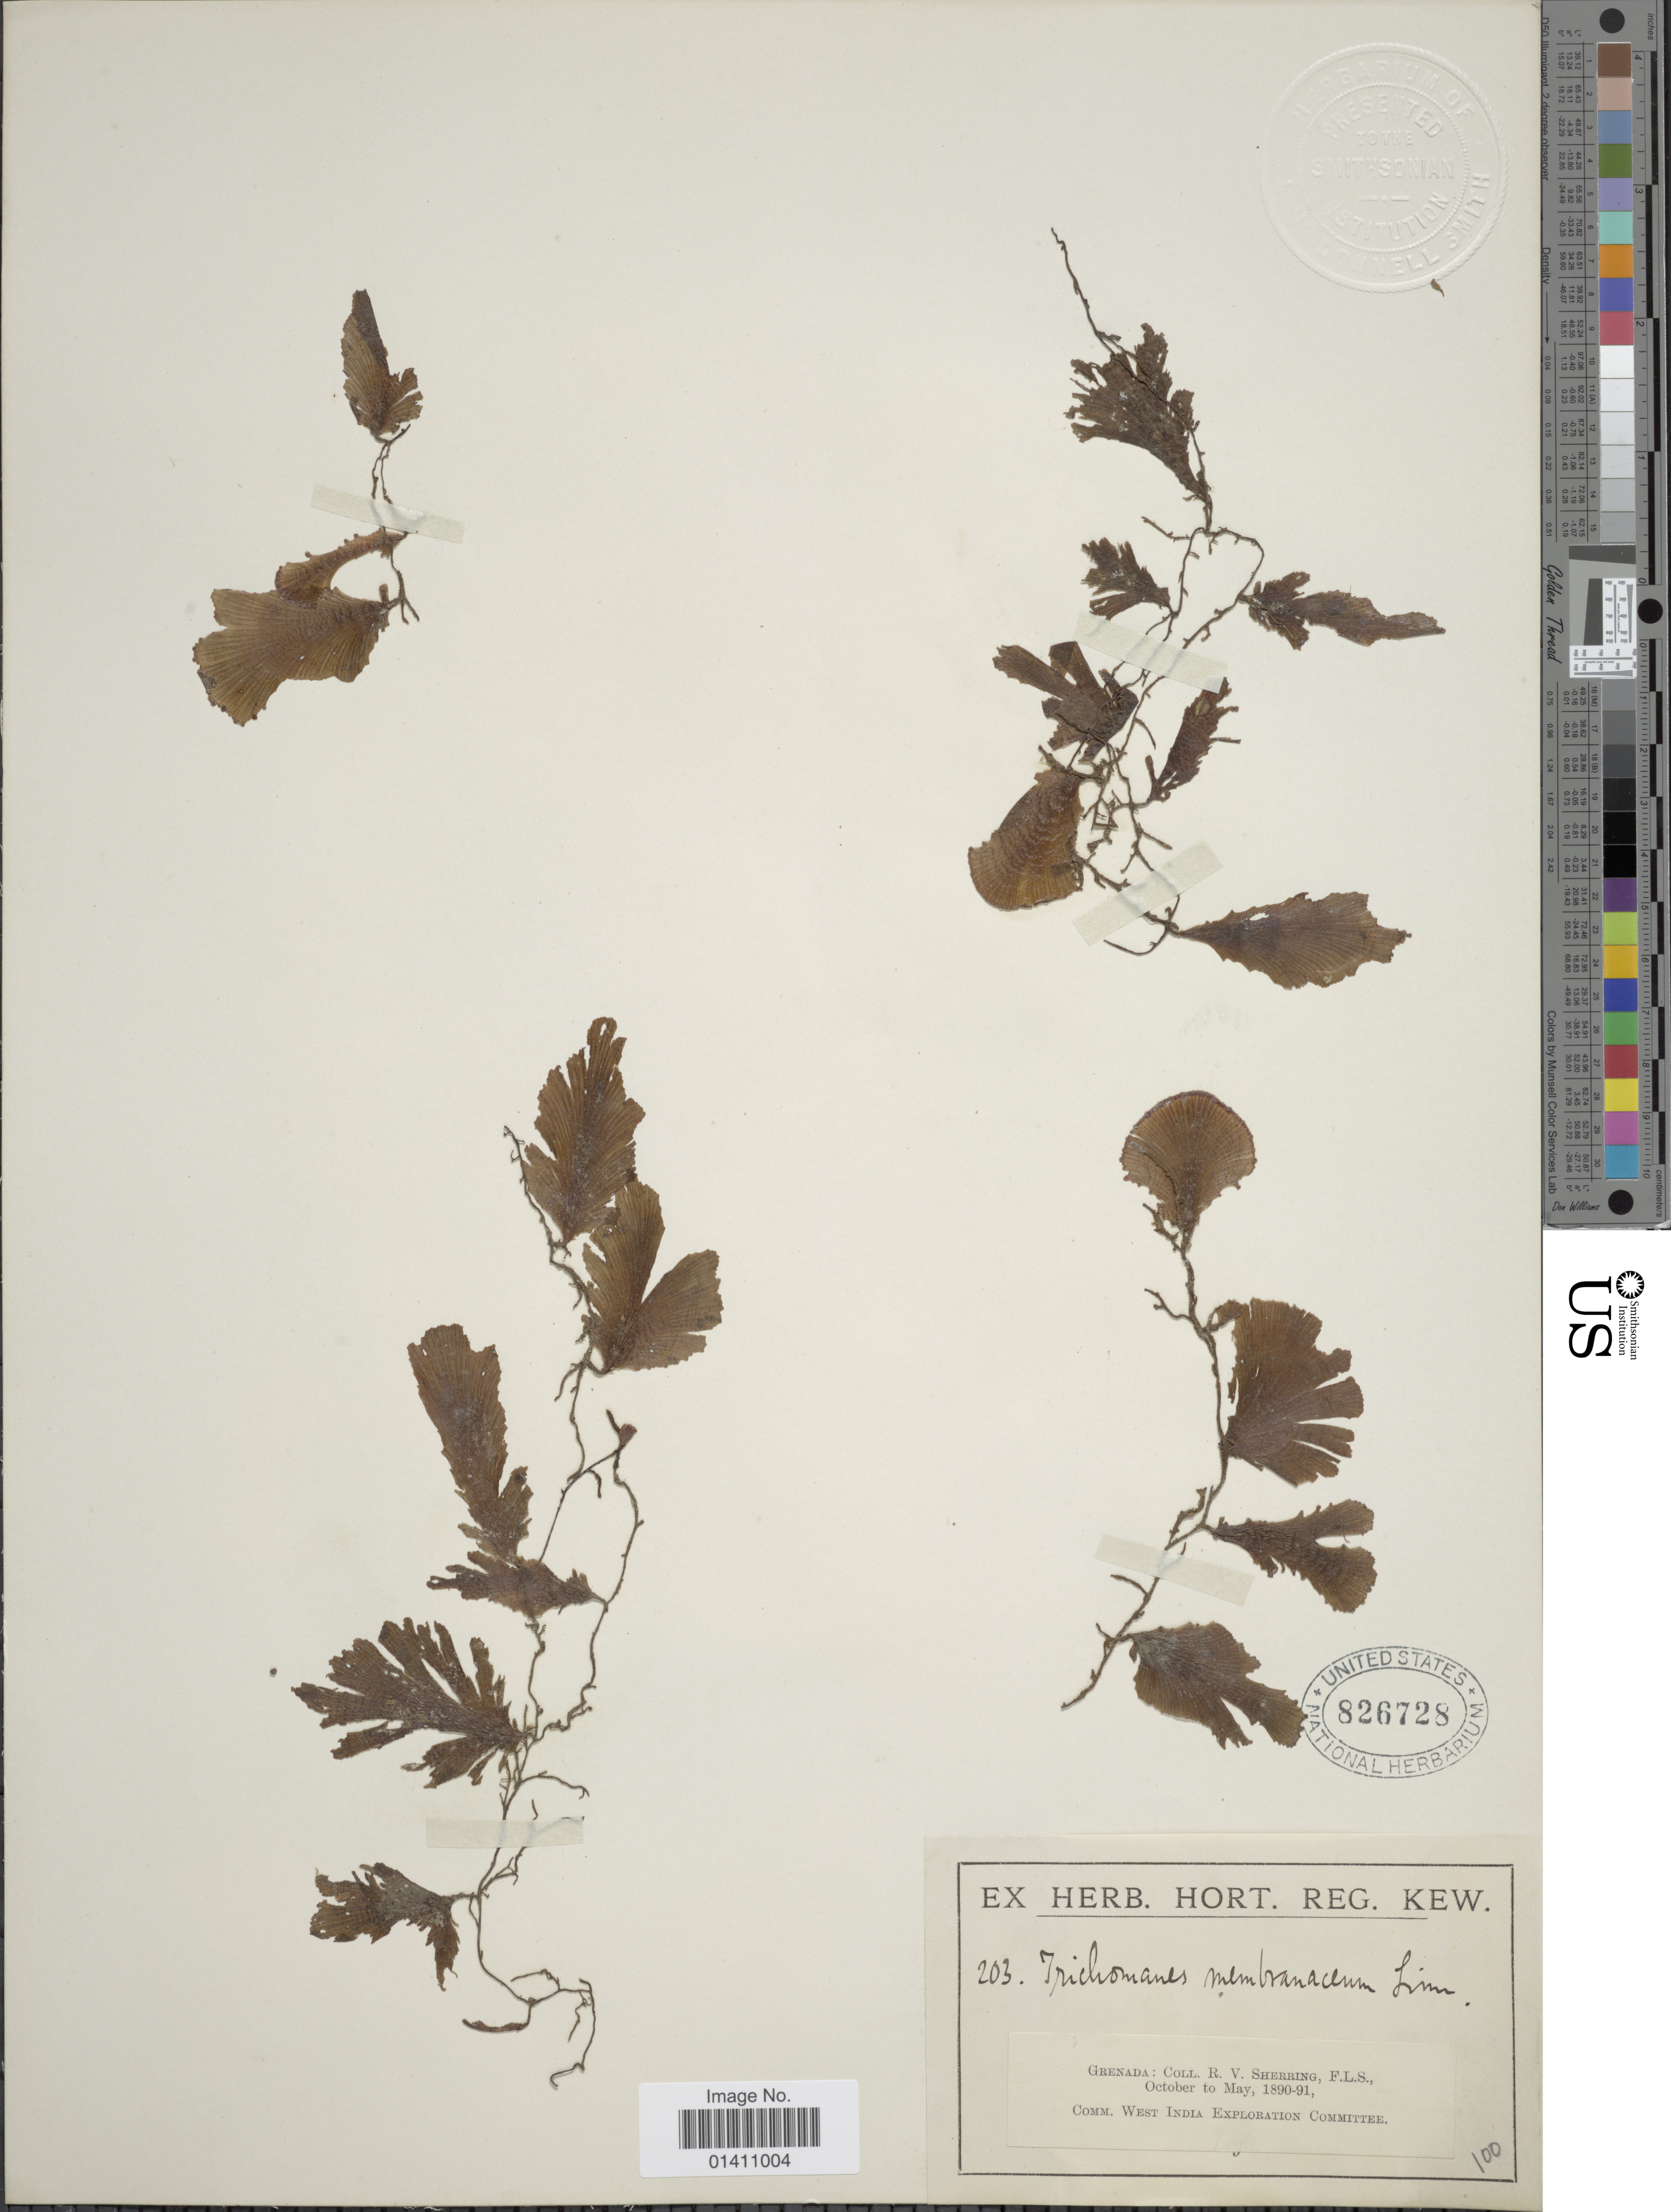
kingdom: Plantae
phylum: Tracheophyta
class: Polypodiopsida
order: Hymenophyllales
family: Hymenophyllaceae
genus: Didymoglossum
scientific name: Didymoglossum membranaceum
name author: (L.) Vareschi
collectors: R. Sherring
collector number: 203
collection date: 1890-10/1891-05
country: Grenada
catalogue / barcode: US 826728